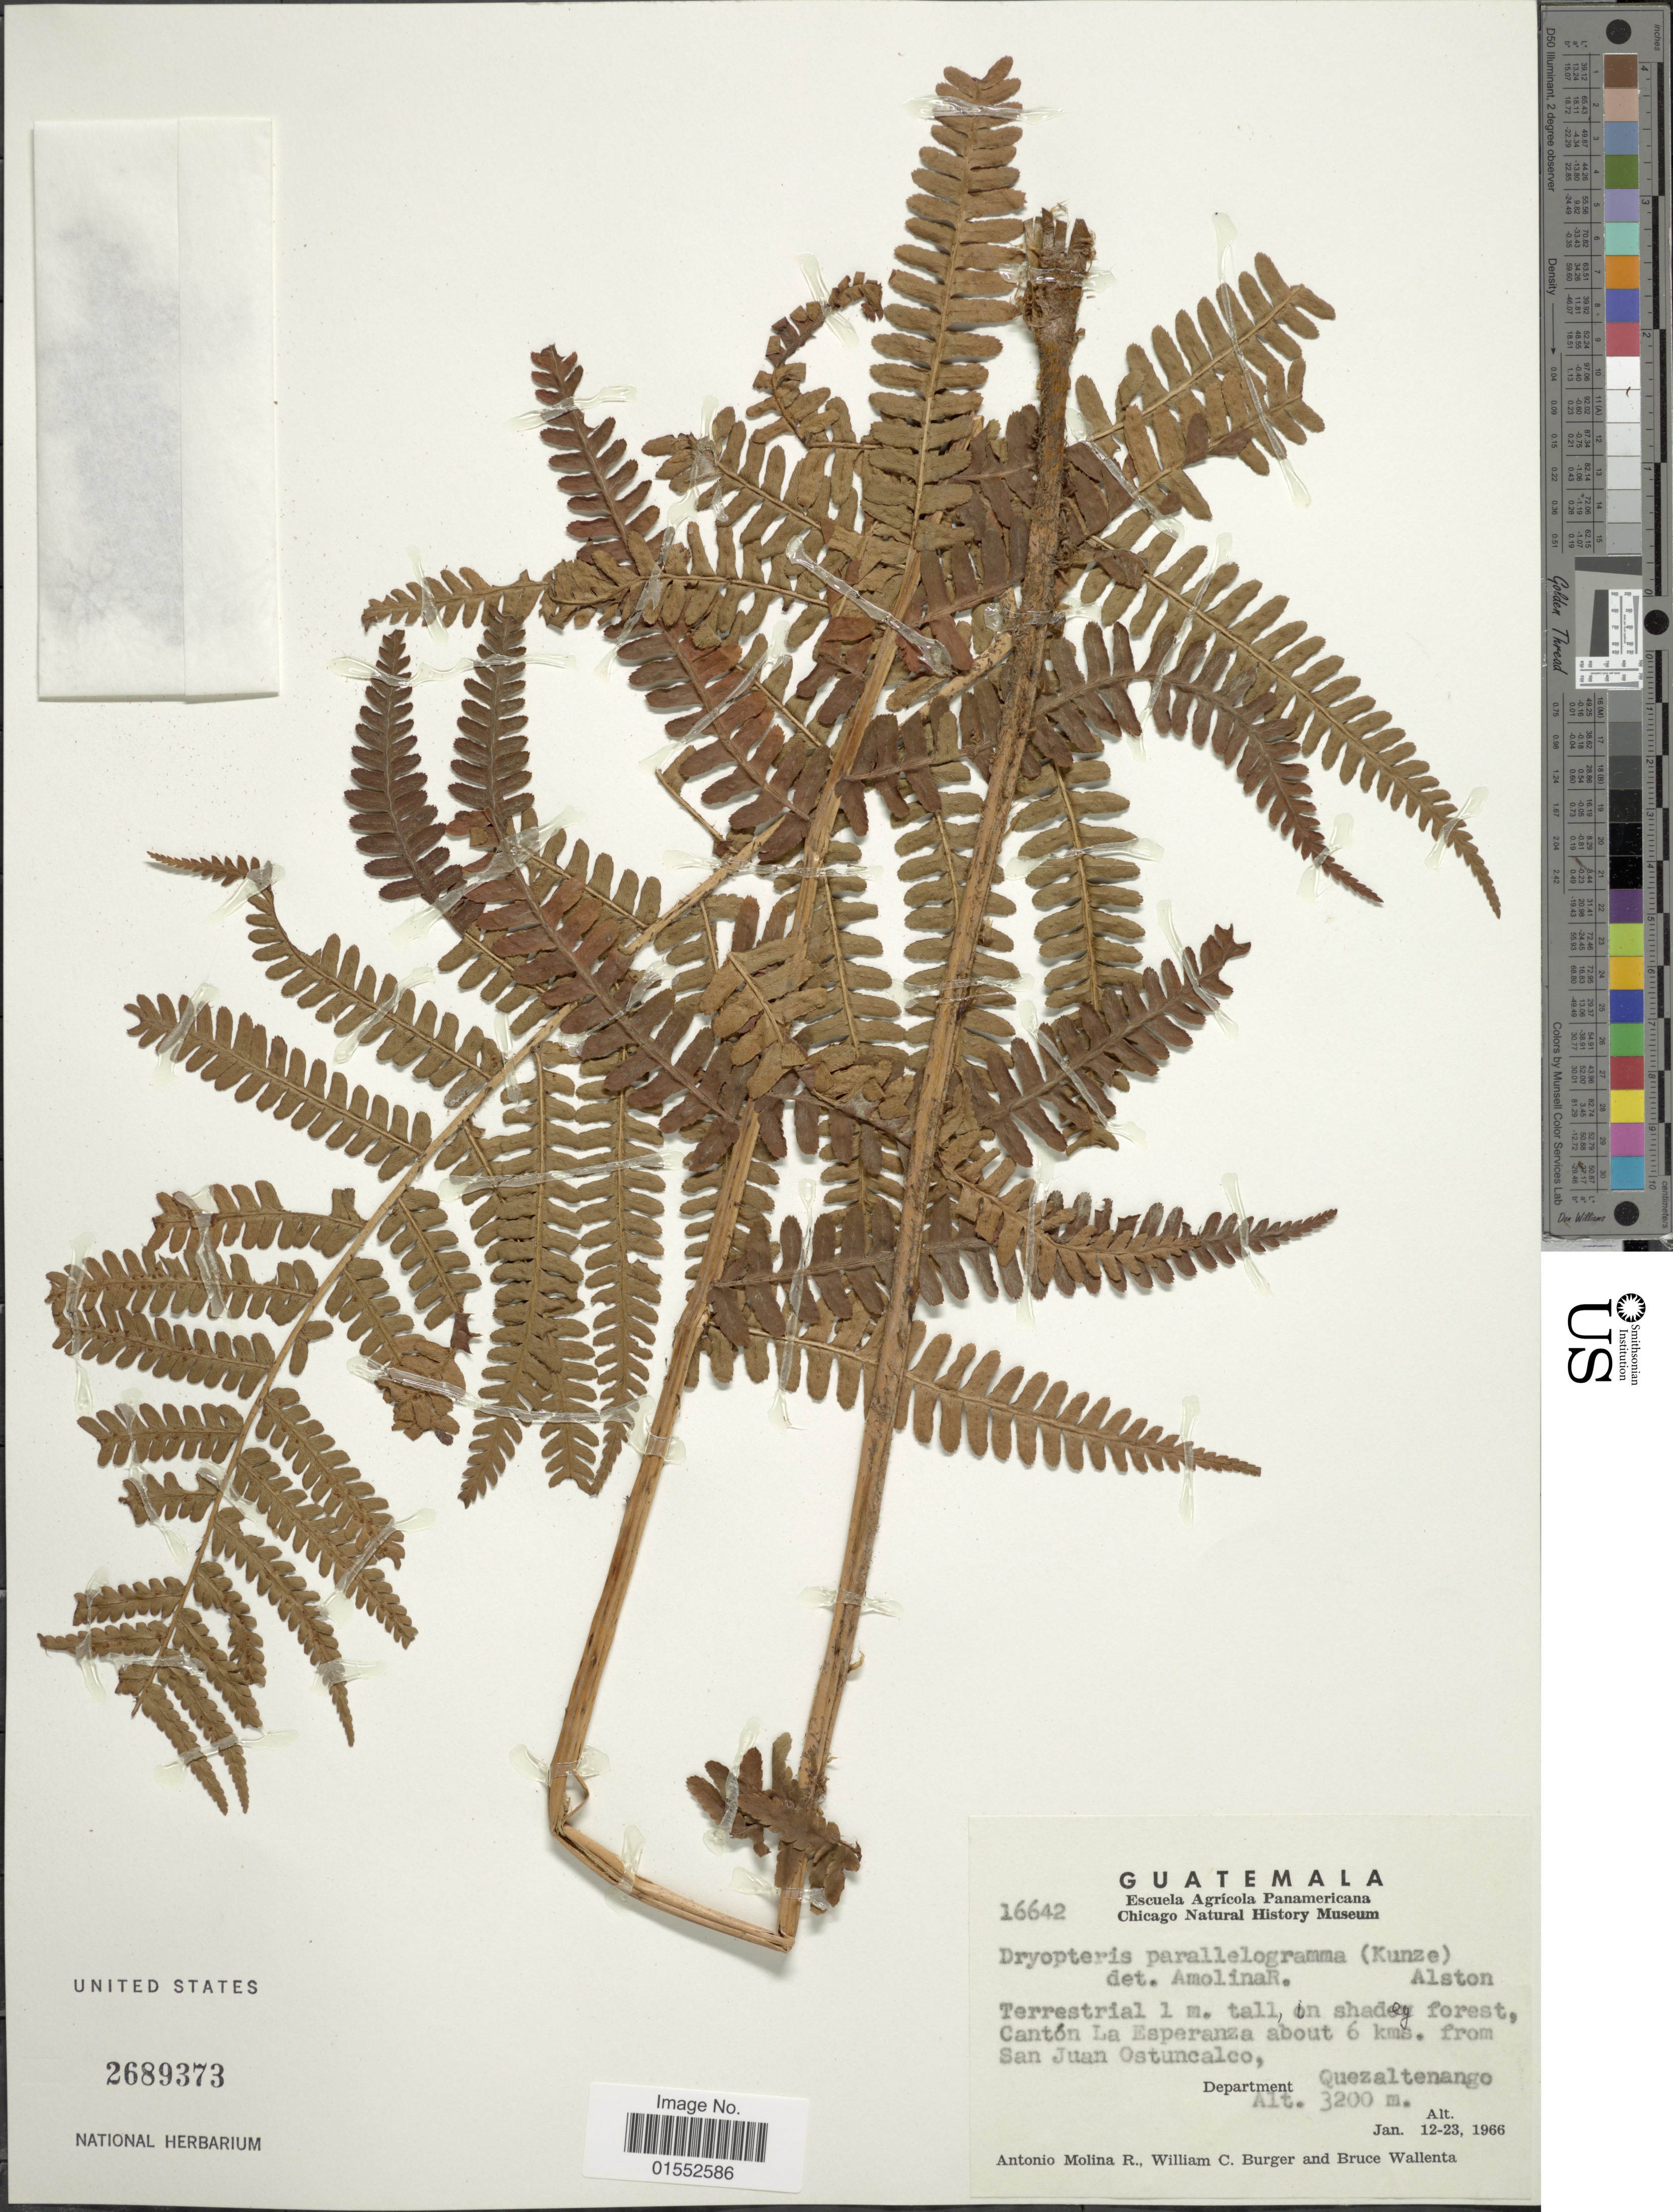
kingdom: Plantae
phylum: Tracheophyta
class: Polypodiopsida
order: Polypodiales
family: Dryopteridaceae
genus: Dryopteris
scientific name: Dryopteris pseudofilix-mas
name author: (Fée) Rothm.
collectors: A. Molina R., W. Burger & B. Wallenta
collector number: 16642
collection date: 1966-01-12/1966-01-23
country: Guatemala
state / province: Quetzaltenango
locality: Cantón La Esperanza about 6 kms from San Juan Ostuncalco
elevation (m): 3200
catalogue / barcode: US 2689373